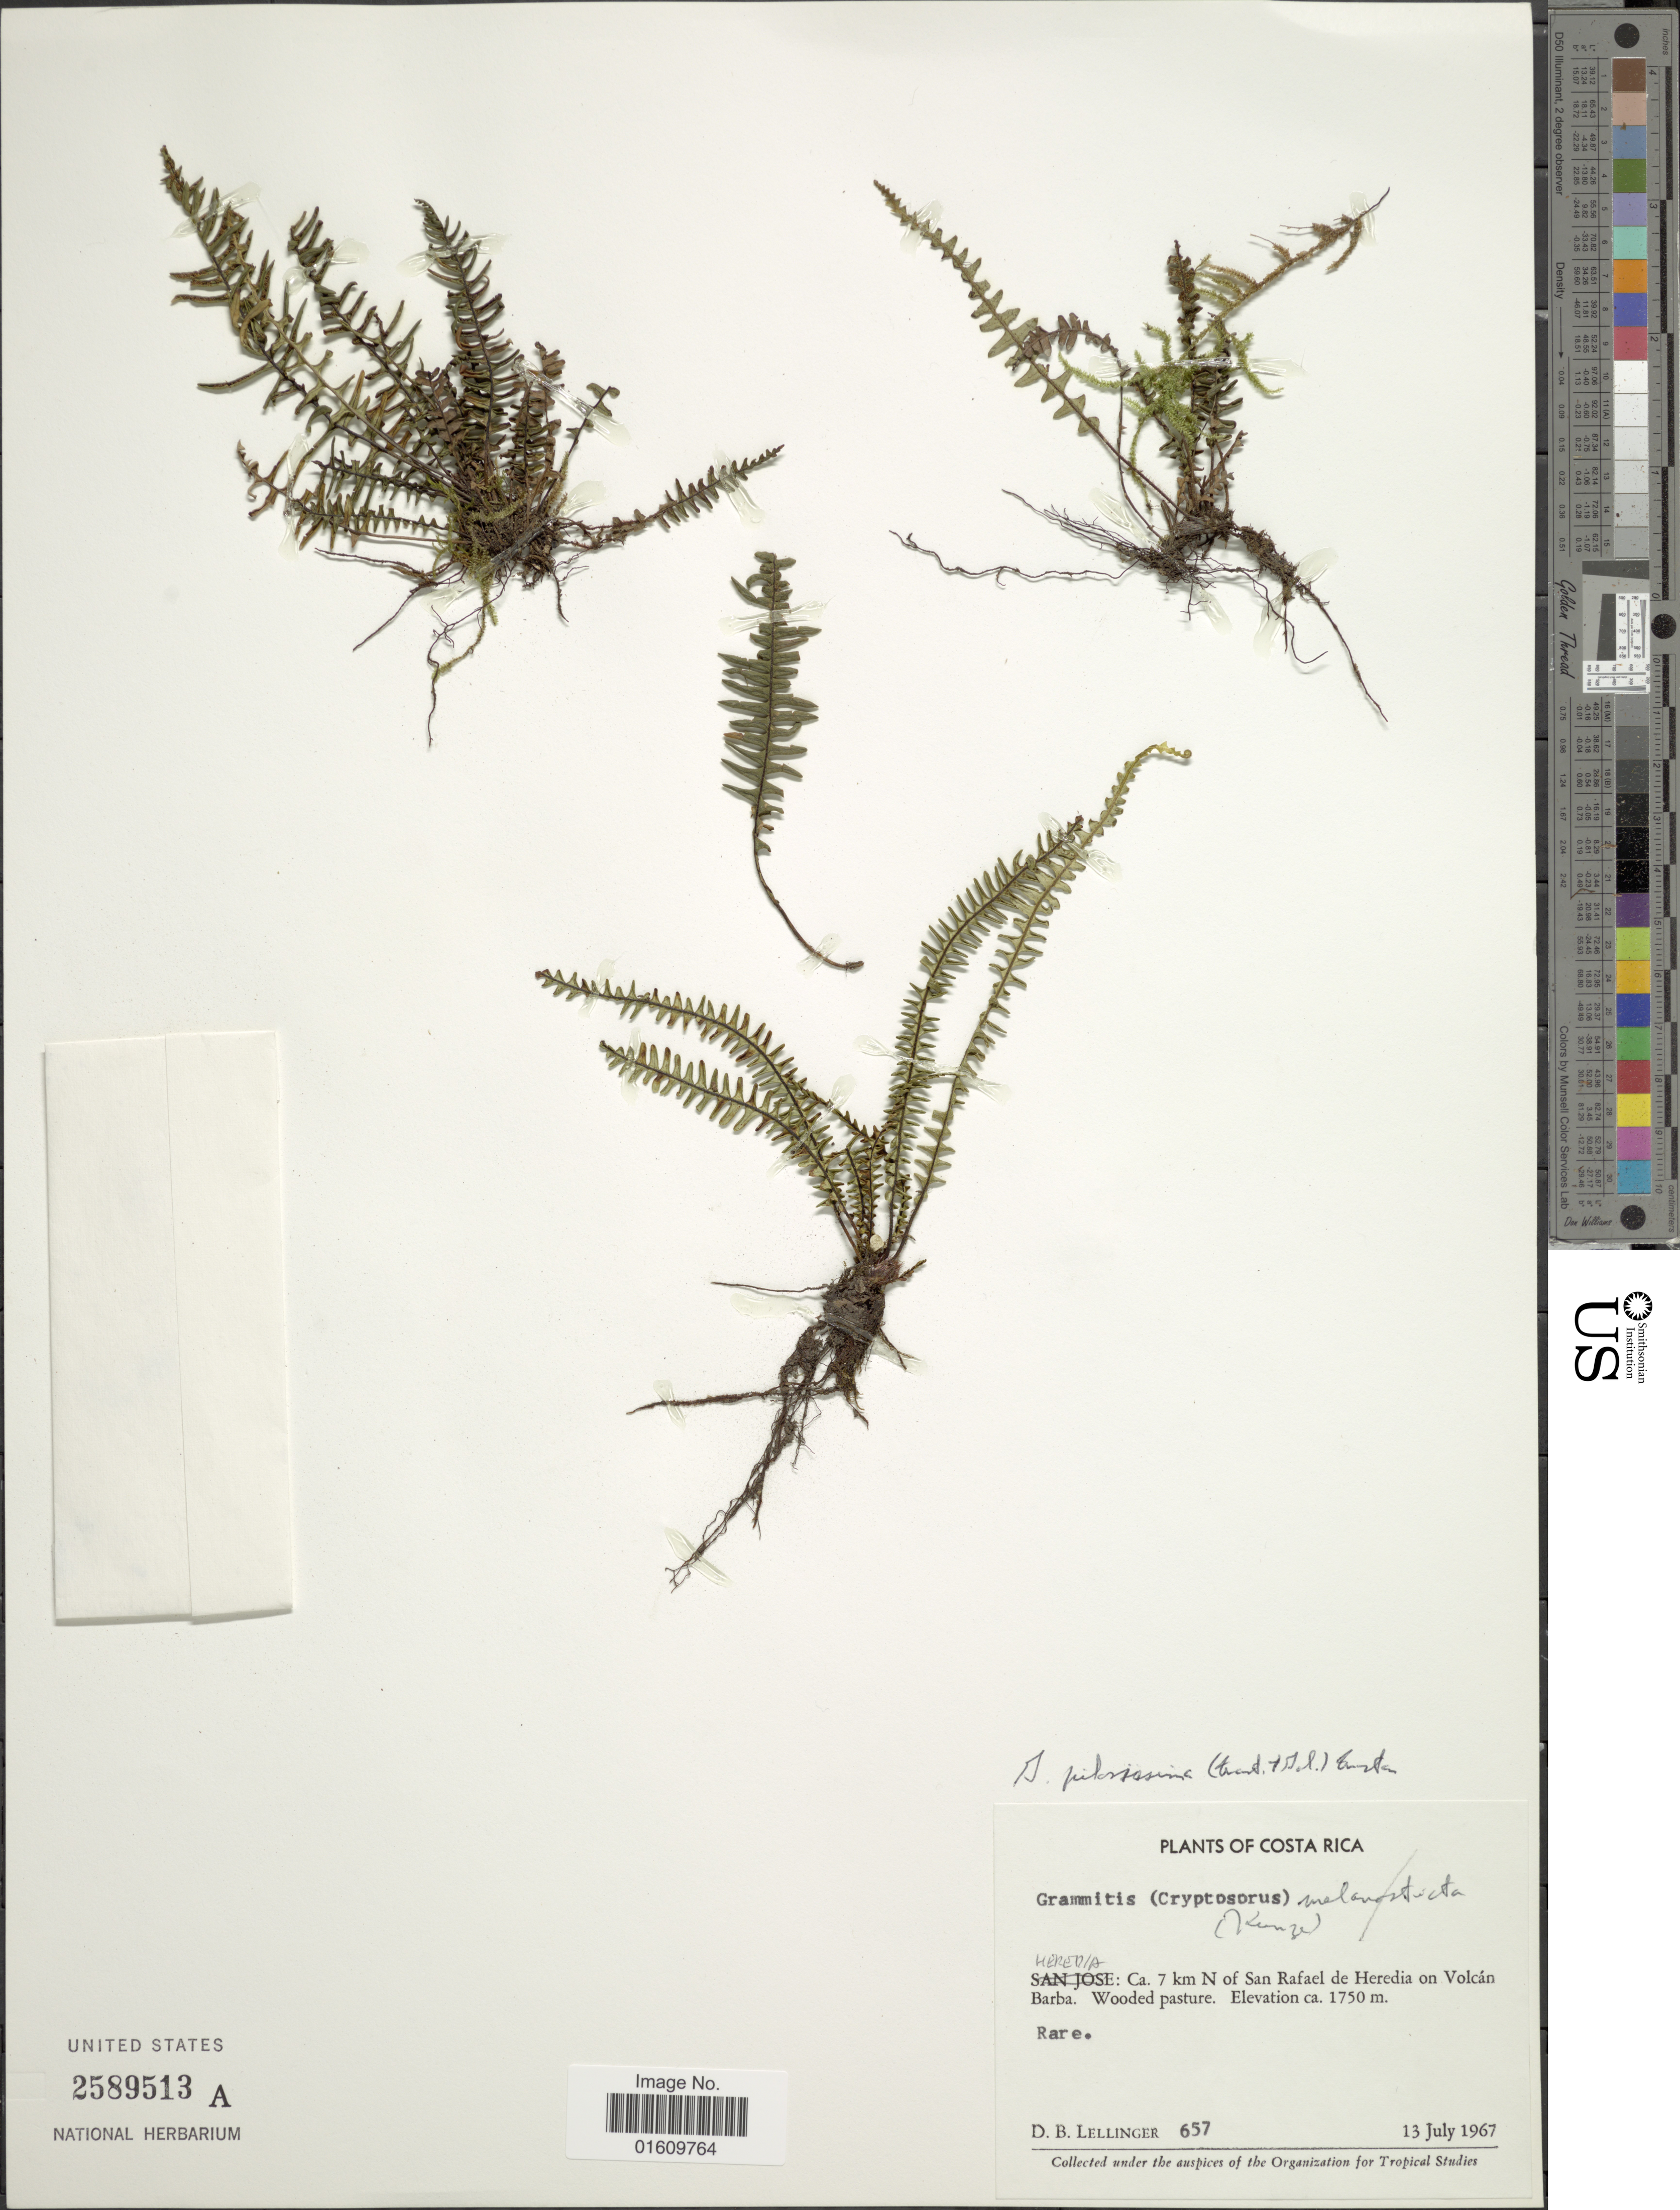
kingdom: Plantae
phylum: Tracheophyta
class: Polypodiopsida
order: Polypodiales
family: Polypodiaceae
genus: Melpomene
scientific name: Melpomene xiphopteroides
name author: (Liebm.) A.R. Sm. & R.C. Moran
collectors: D. B. Lellinger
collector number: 657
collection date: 1967-07-13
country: Costa Rica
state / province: Heredia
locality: Ca 7 km N of San Rafael de Heredia on Volcan Barba.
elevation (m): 1750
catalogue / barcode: US 2589513A